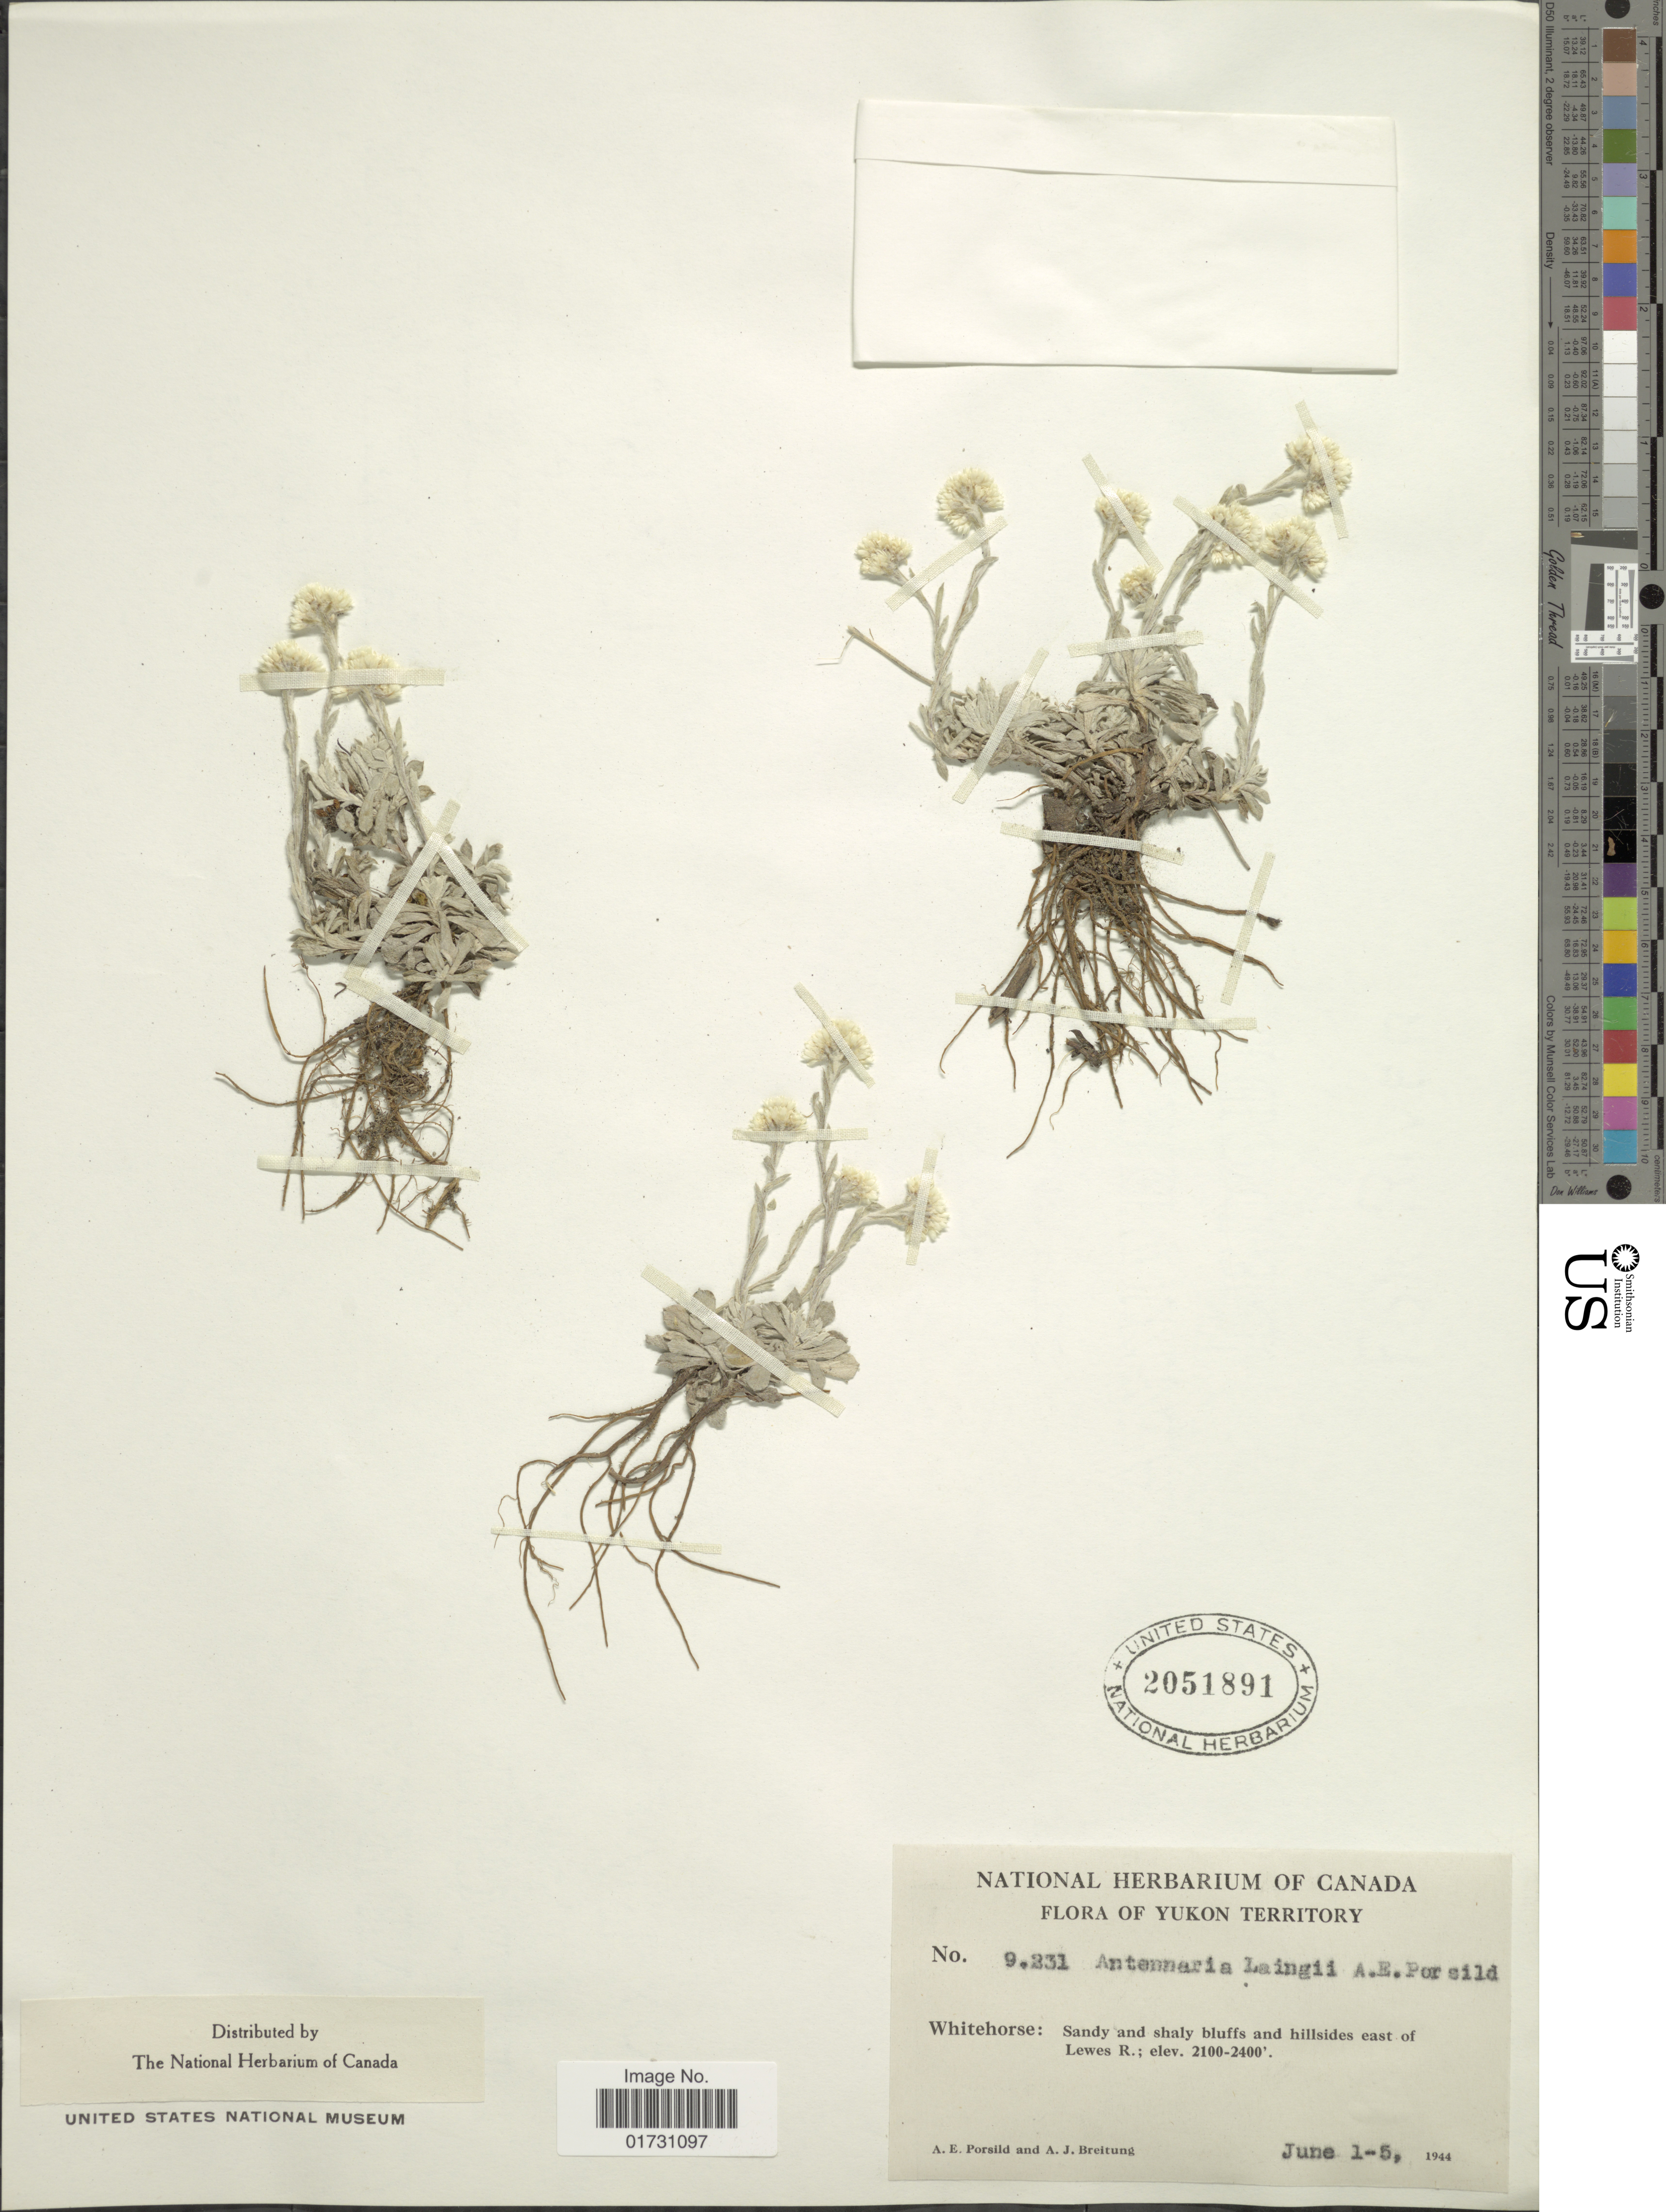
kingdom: Plantae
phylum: Tracheophyta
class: Magnoliopsida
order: Asterales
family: Asteraceae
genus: Antennaria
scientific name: Antennaria laingii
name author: A.E. Porsild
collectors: A. E. Porsild & A. Breitung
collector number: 9331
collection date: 1944-06-01/1944-06-05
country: Canada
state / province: Yukon Territory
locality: Whitehorse: Sandy and shaly bluffs an hillsides east of Lewes R.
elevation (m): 640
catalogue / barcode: US 2051891